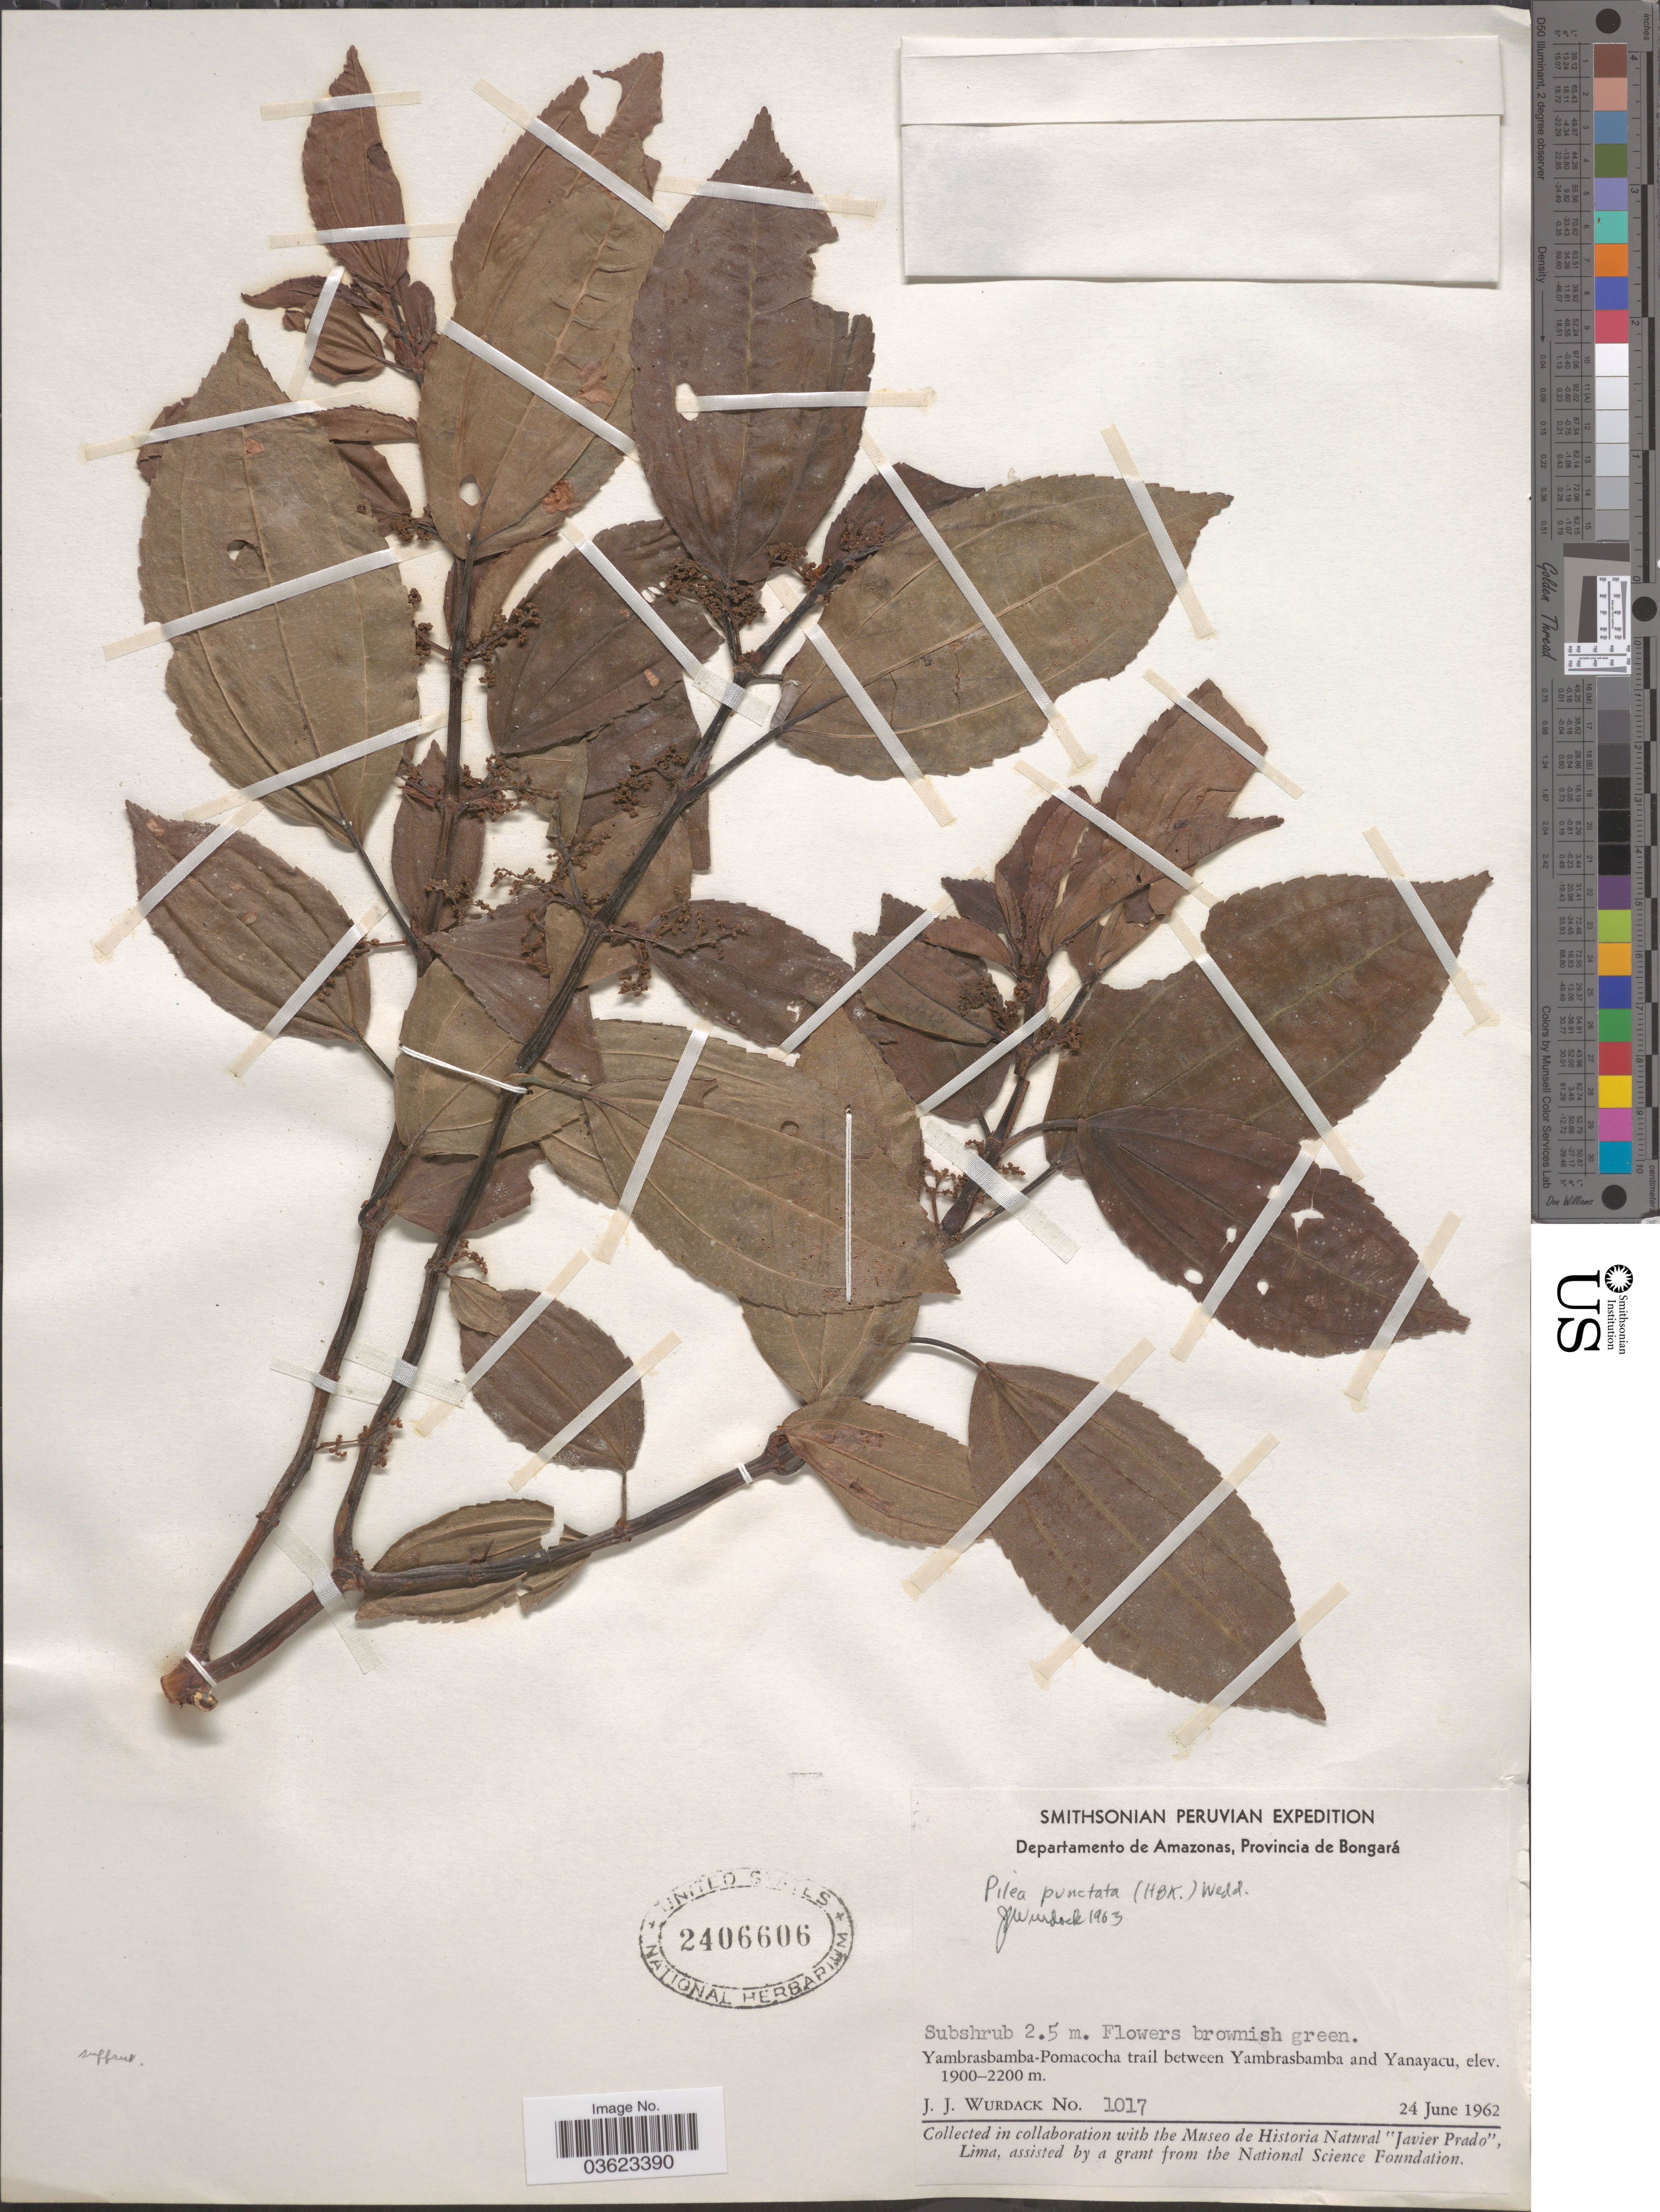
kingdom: Plantae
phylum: Tracheophyta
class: Magnoliopsida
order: Rosales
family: Urticaceae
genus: Pilea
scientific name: Pilea punctata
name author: Wedd.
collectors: J. J. Wurdack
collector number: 1017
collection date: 1962-06-24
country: Peru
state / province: Amazonas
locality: Departamento de Amazonas, Provincia de Bongará. Yambrasbamba-Pomacocha trail between Yambrasbamba and Yanayacu.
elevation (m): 1900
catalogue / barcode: US 2406606